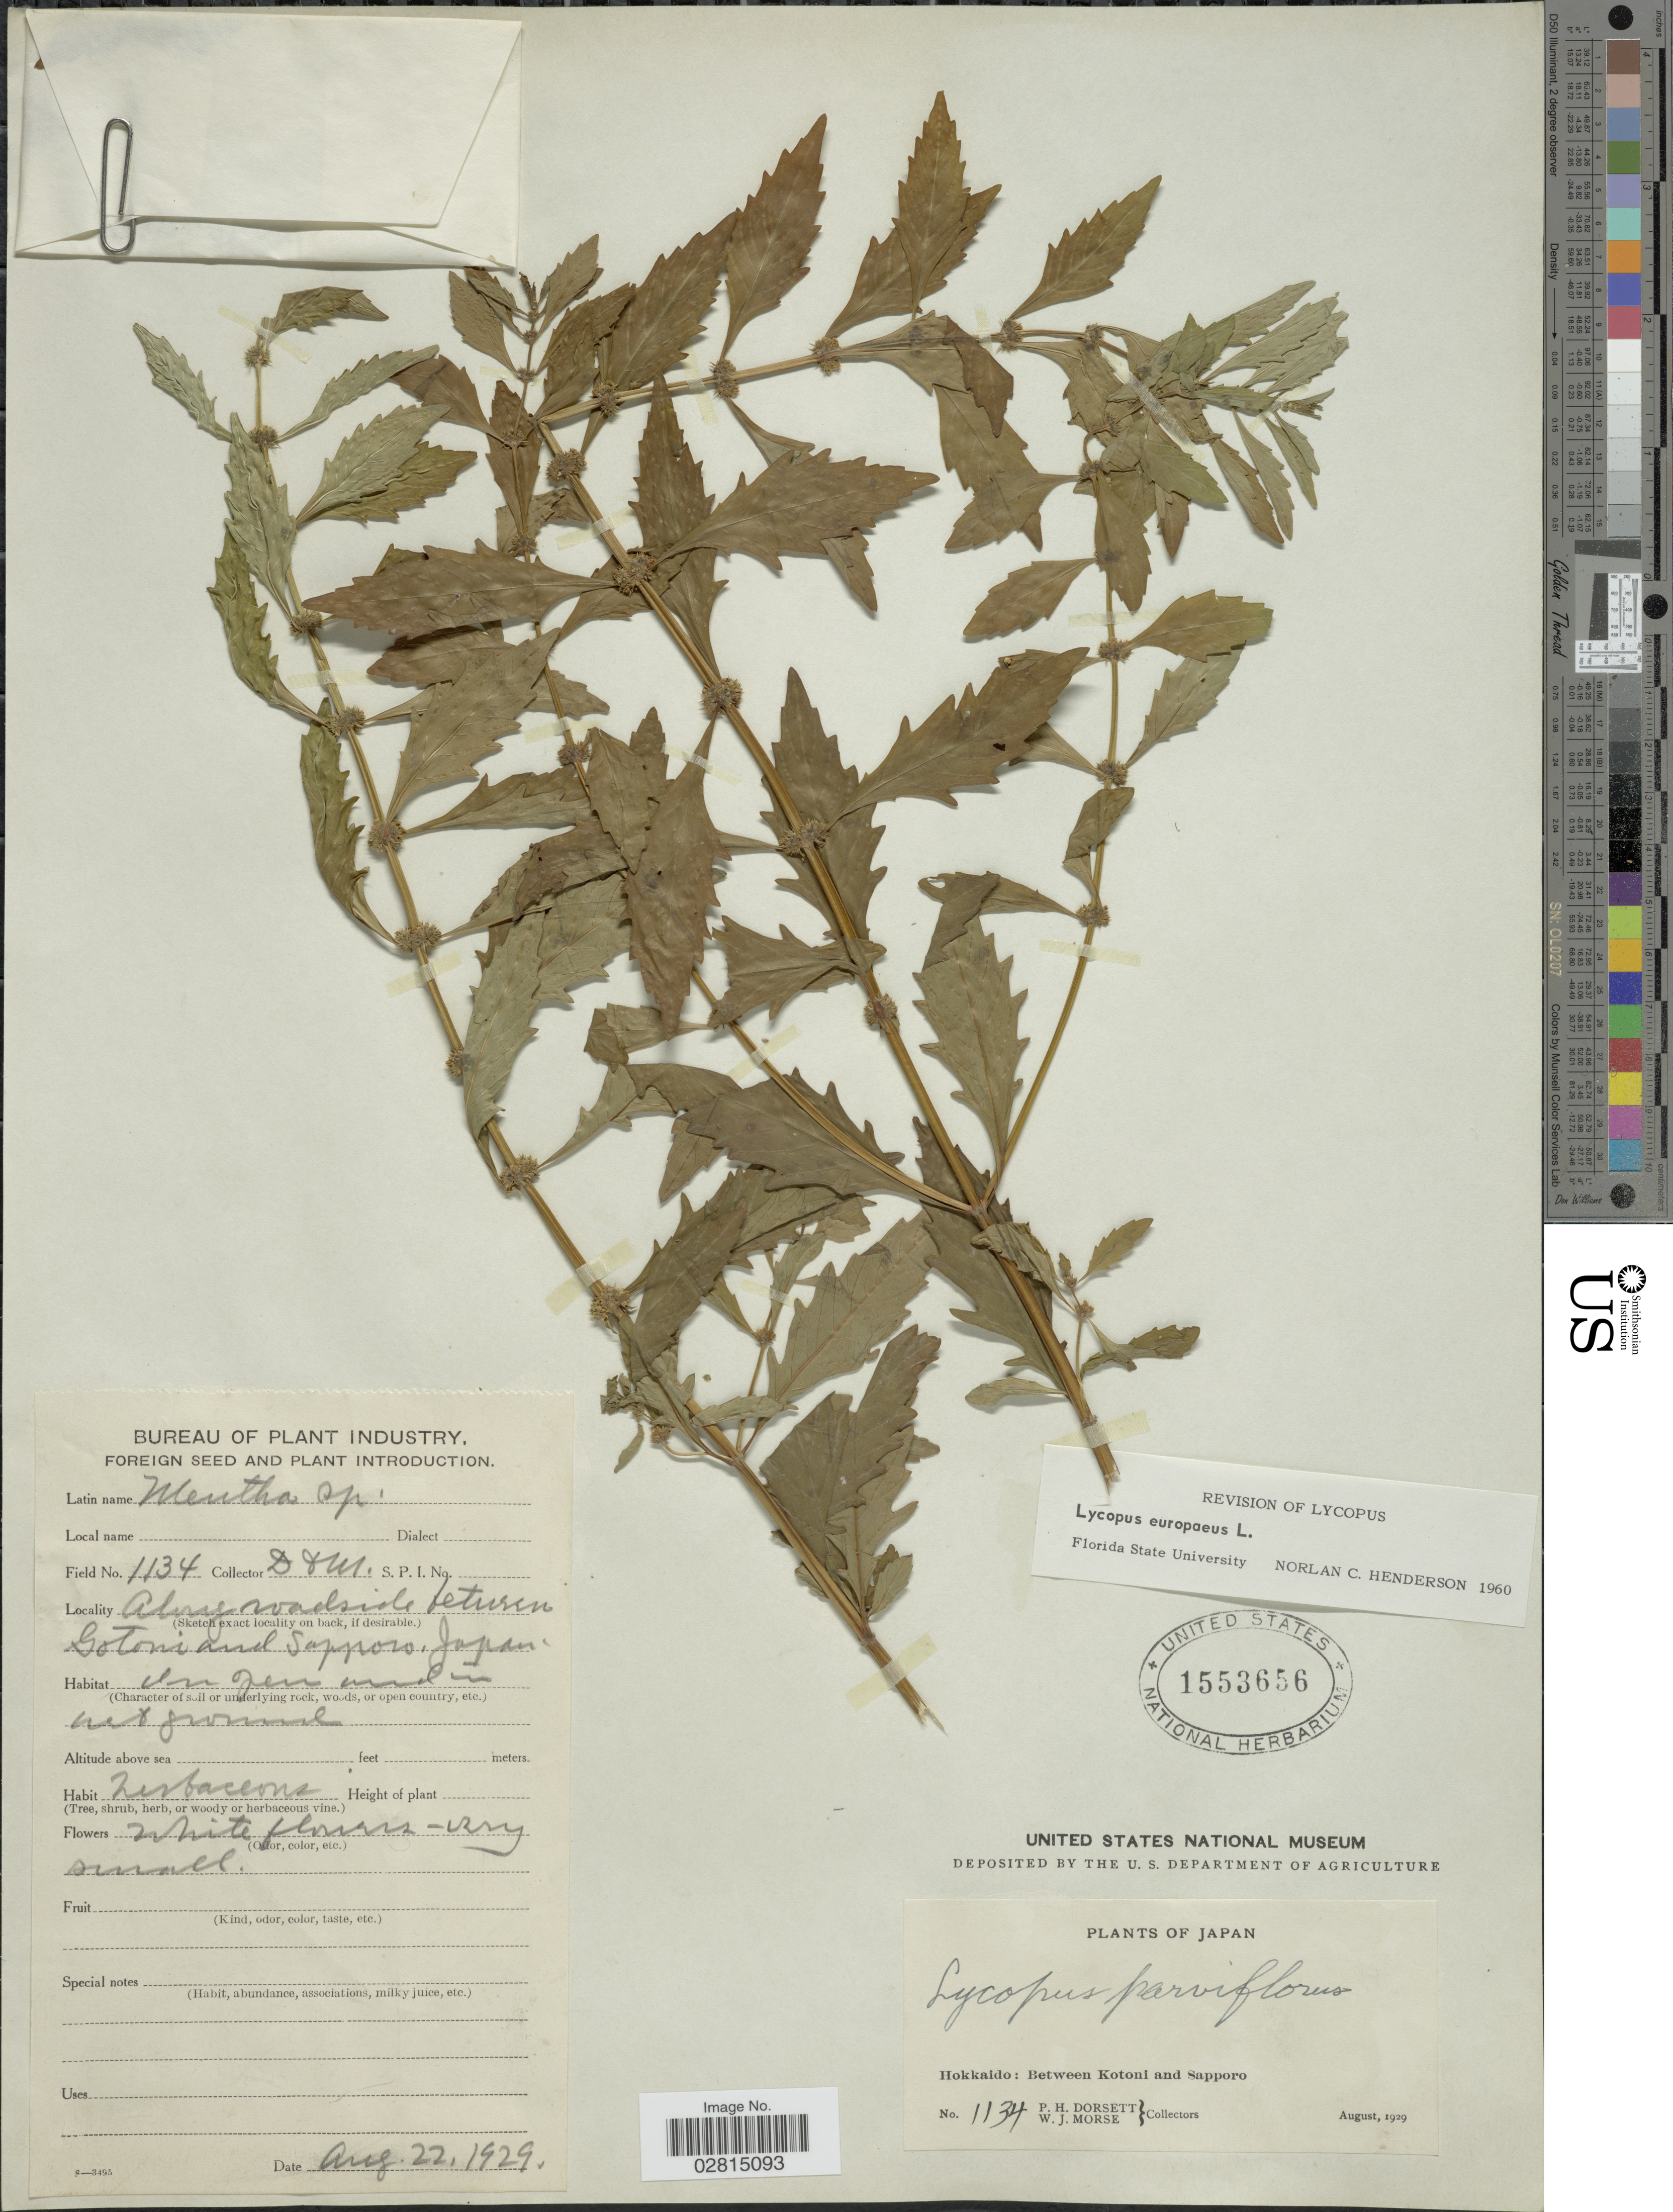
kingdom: Plantae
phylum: Tracheophyta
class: Magnoliopsida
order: Lamiales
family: Lamiaceae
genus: Lycopus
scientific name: Lycopus europaeus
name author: L.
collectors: P. H. Dorsett & W. J. Morse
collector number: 1134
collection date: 1929-08-22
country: Japan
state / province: Hokkaidō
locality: Between Kotoni and Sapporo.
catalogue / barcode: US 1553656